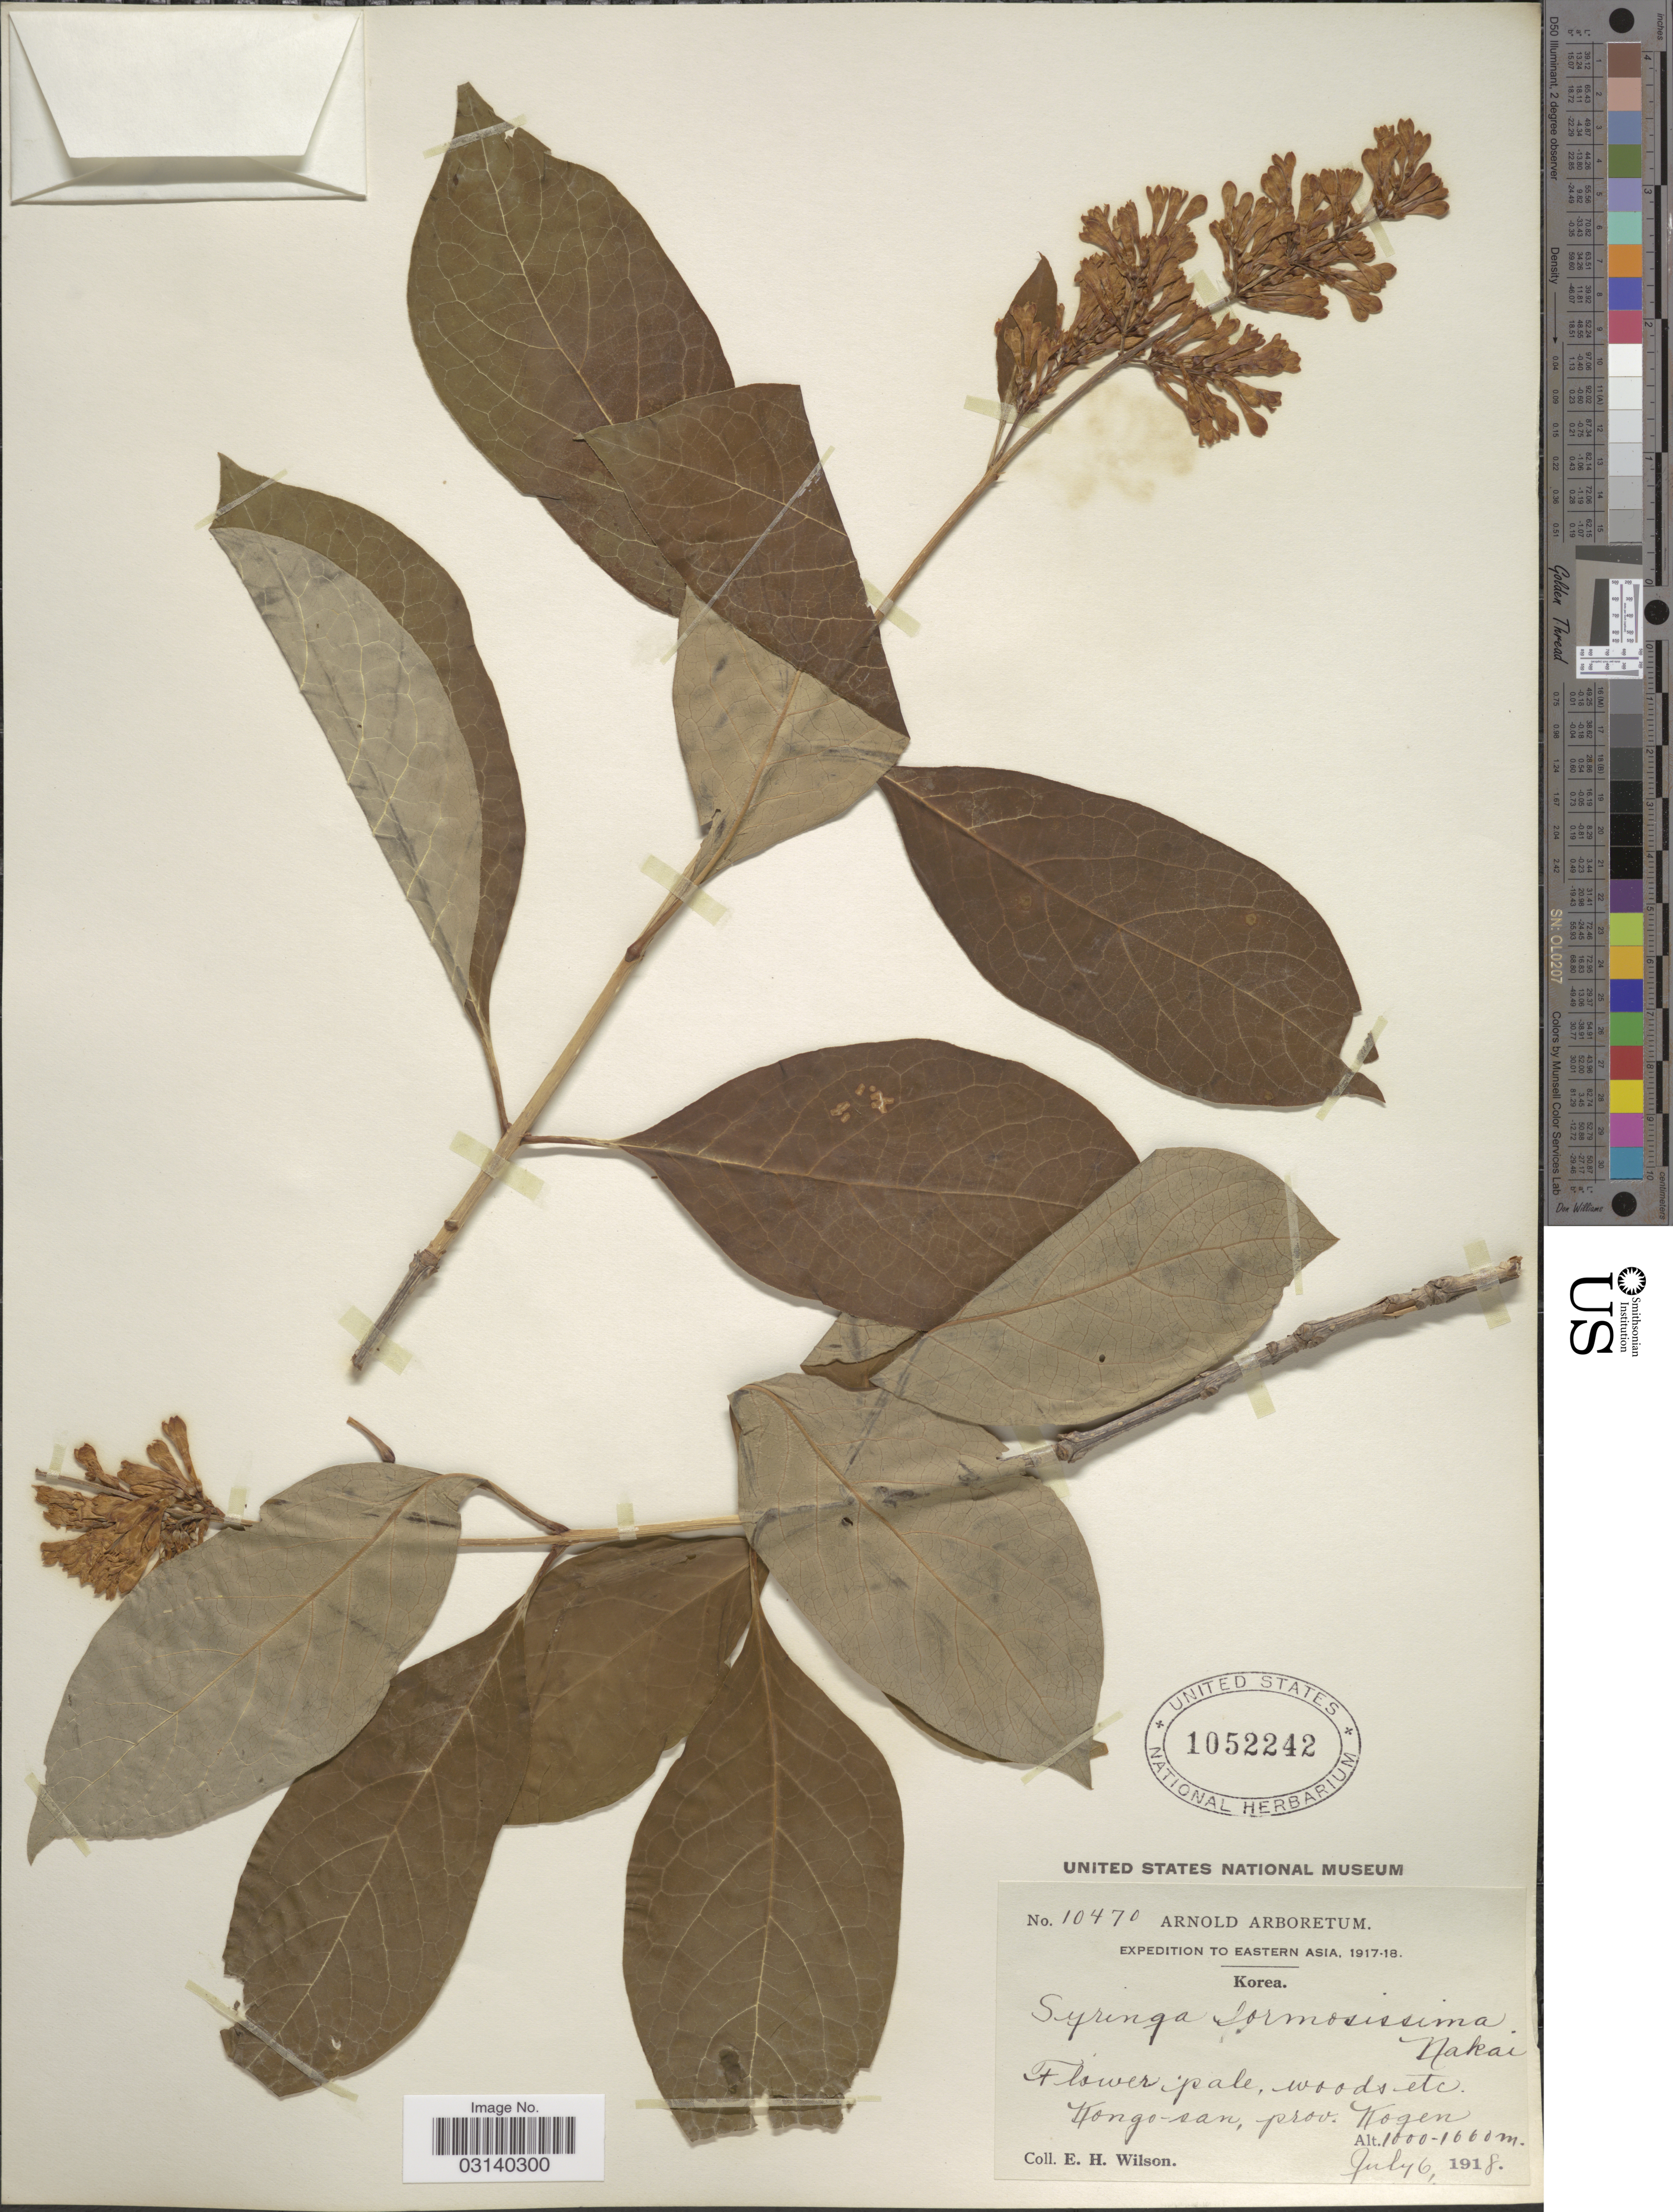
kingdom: Plantae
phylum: Tracheophyta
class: Magnoliopsida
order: Lamiales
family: Oleaceae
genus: Syringa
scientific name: Syringa wolfii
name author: C.K. Schneid.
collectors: E. Wilson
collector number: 10470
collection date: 1918-07-06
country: North Korea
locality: Eastern Asia. Kongo-san, prov. Kogen.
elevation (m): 1000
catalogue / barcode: US 1052242